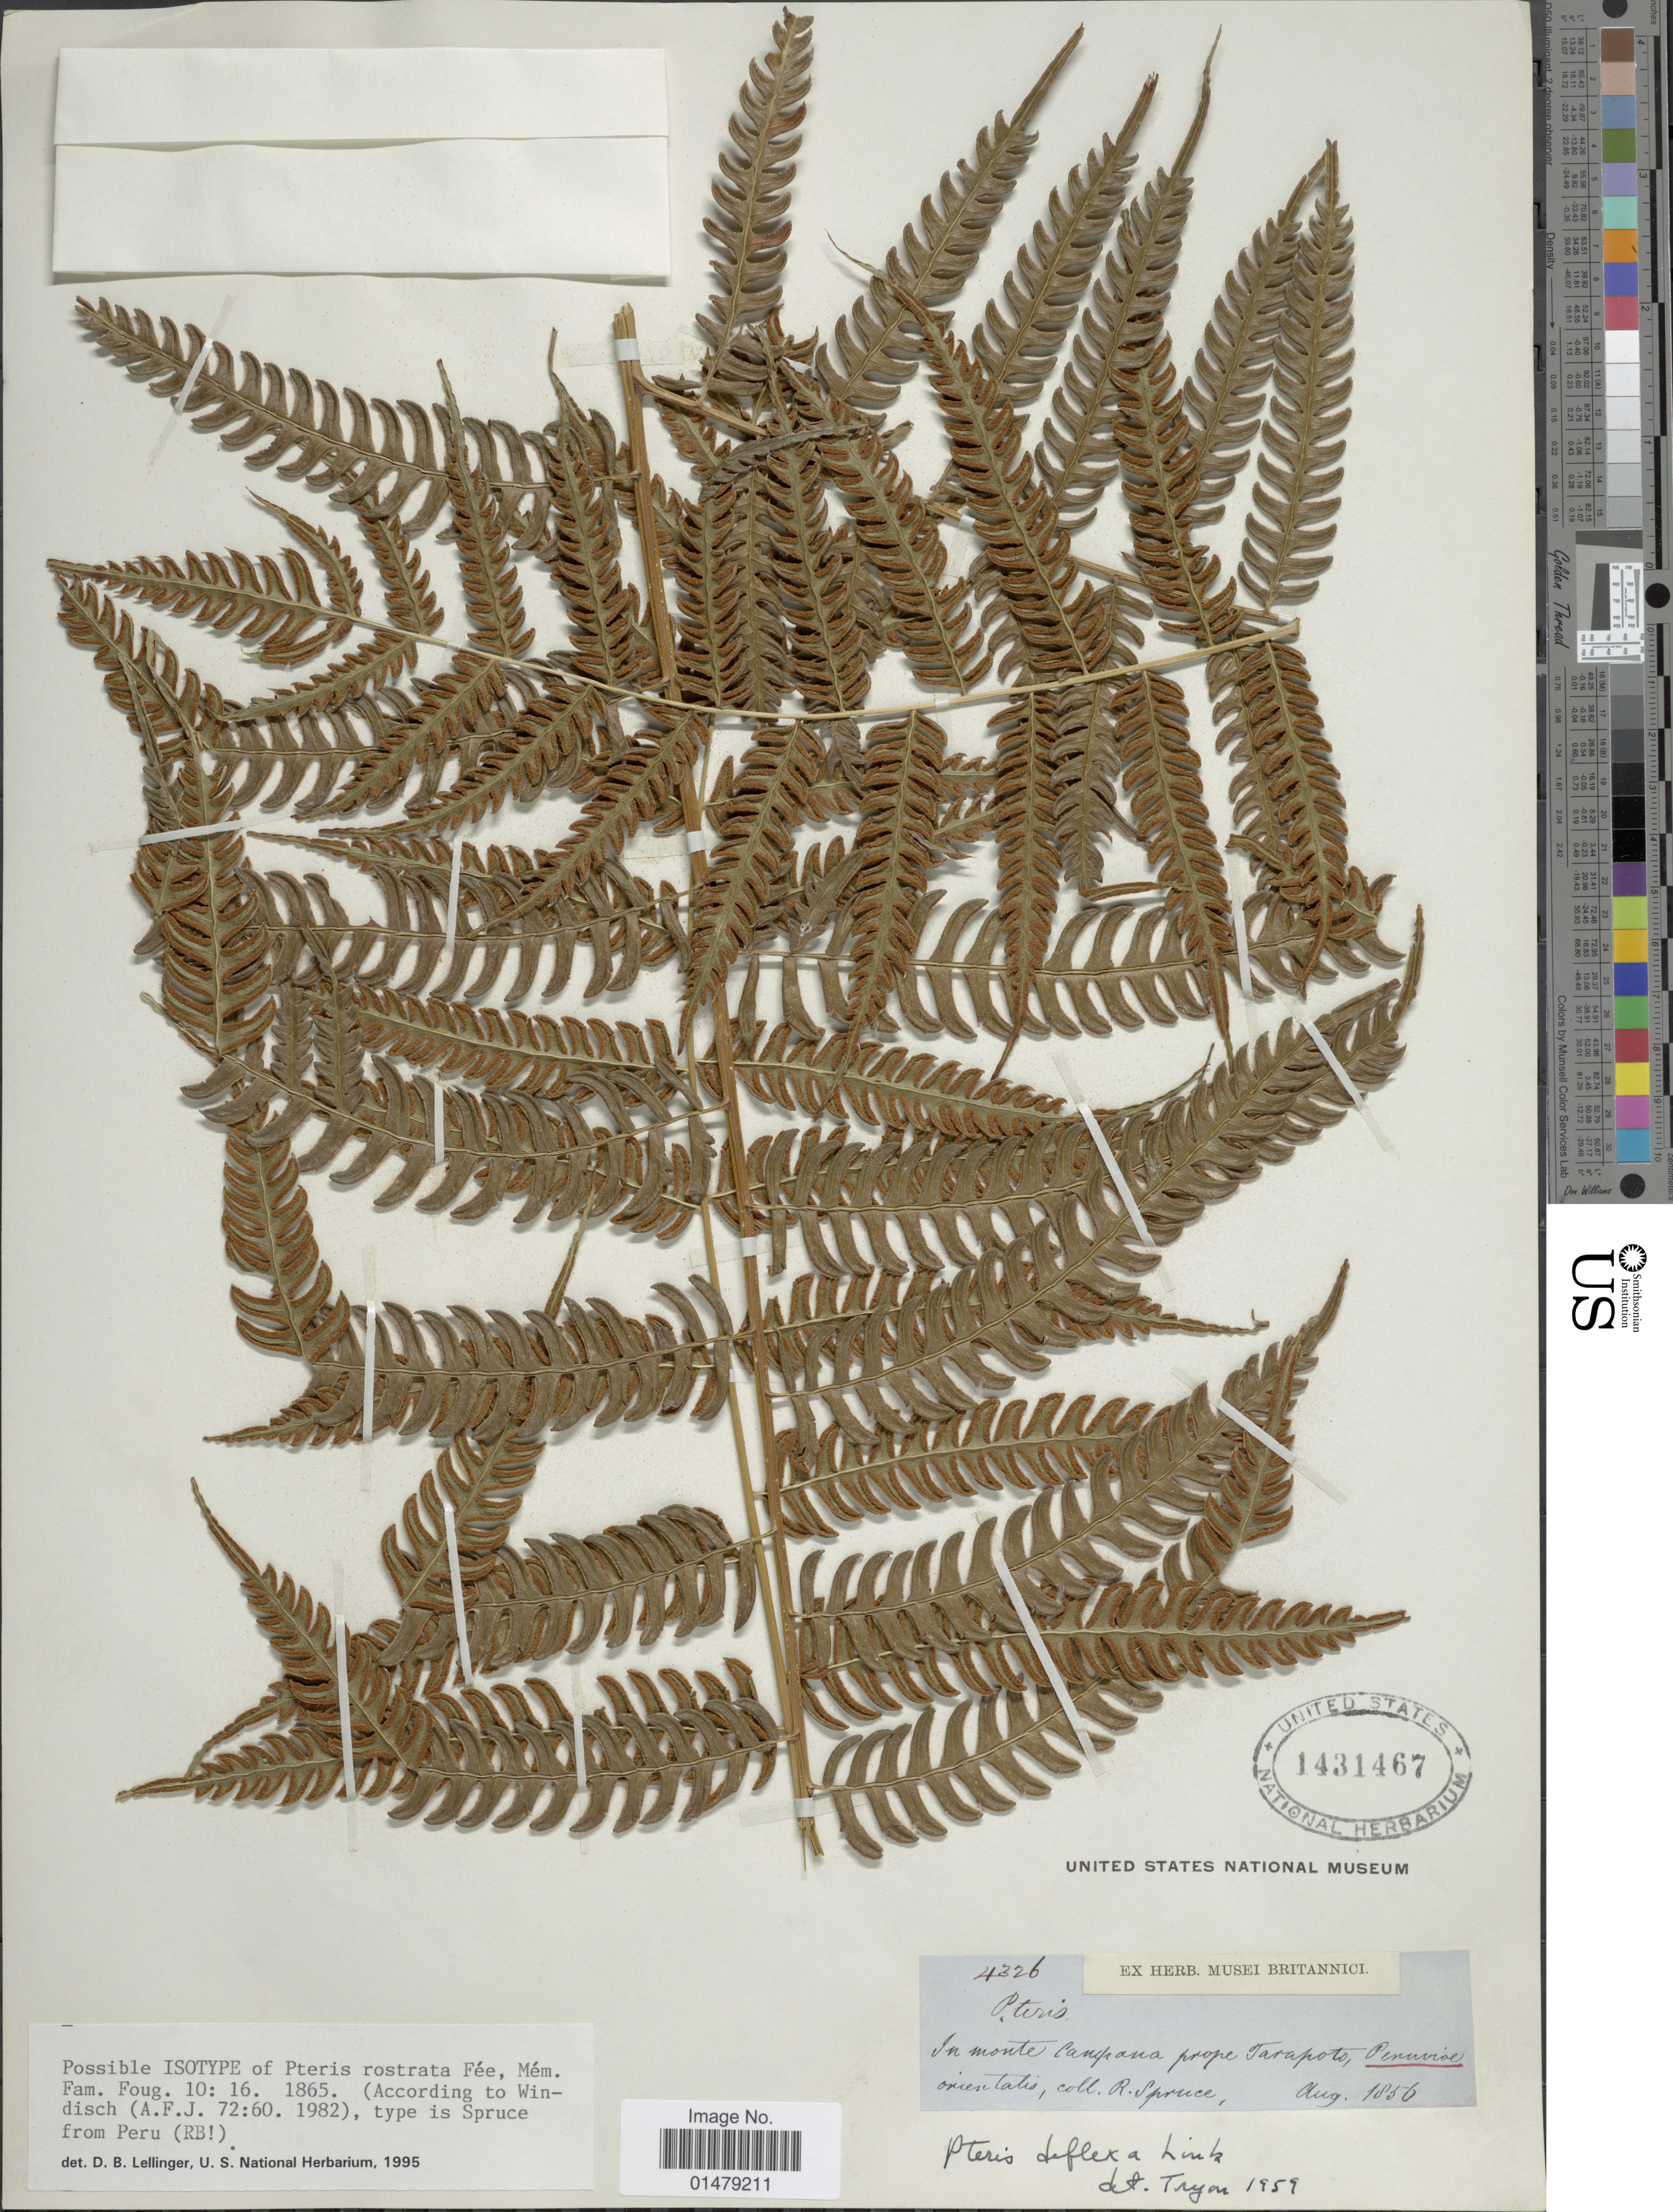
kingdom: Plantae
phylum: Tracheophyta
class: Polypodiopsida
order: Polypodiales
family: Pteridaceae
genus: Pteris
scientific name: Pteris deflexa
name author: Link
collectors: R. Spruce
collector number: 4326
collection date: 1856-08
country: Peru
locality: In monte Campana prope Tarapoto, Peruviae orientalis.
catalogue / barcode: US 1431467